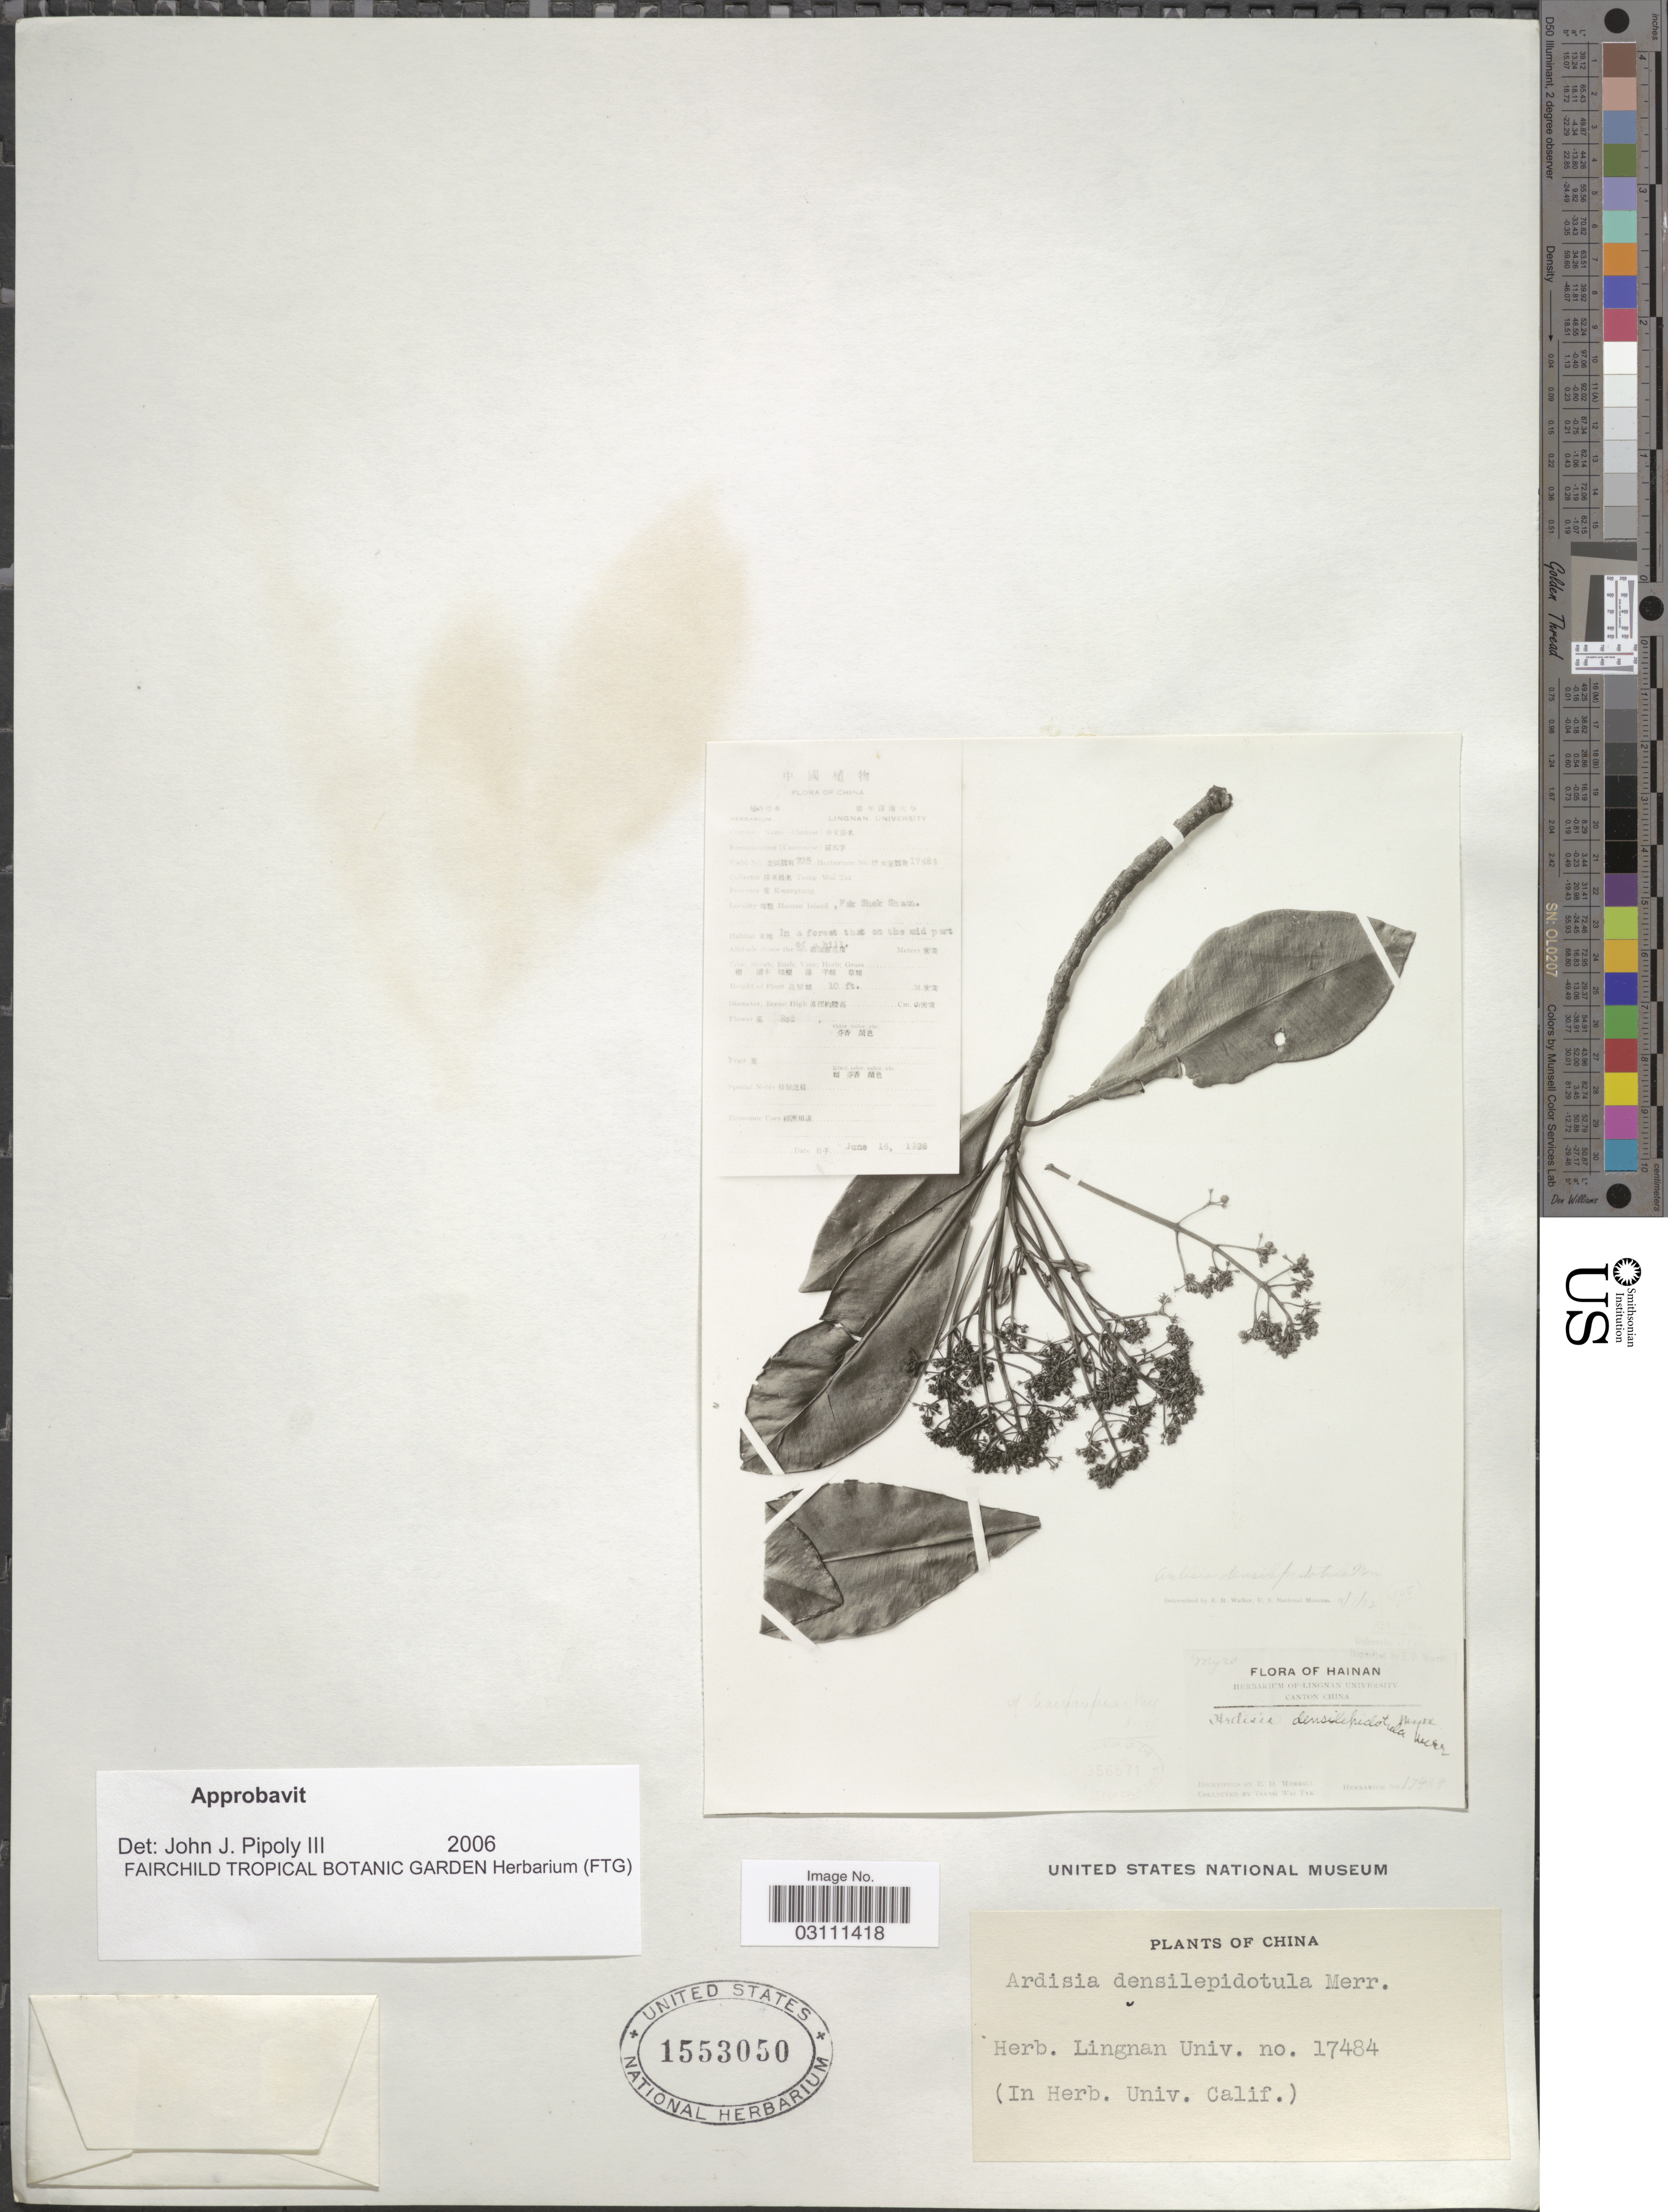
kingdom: Plantae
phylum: Tracheophyta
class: Magnoliopsida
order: Ericales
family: Primulaceae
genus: Ardisia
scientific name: Ardisia densilepidotula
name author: Merr.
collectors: W. T. Tsang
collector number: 17484/735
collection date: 1926-06-16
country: China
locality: Hainan Island, Pak Shok Shan. Province Kwangtung.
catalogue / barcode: US 1553050